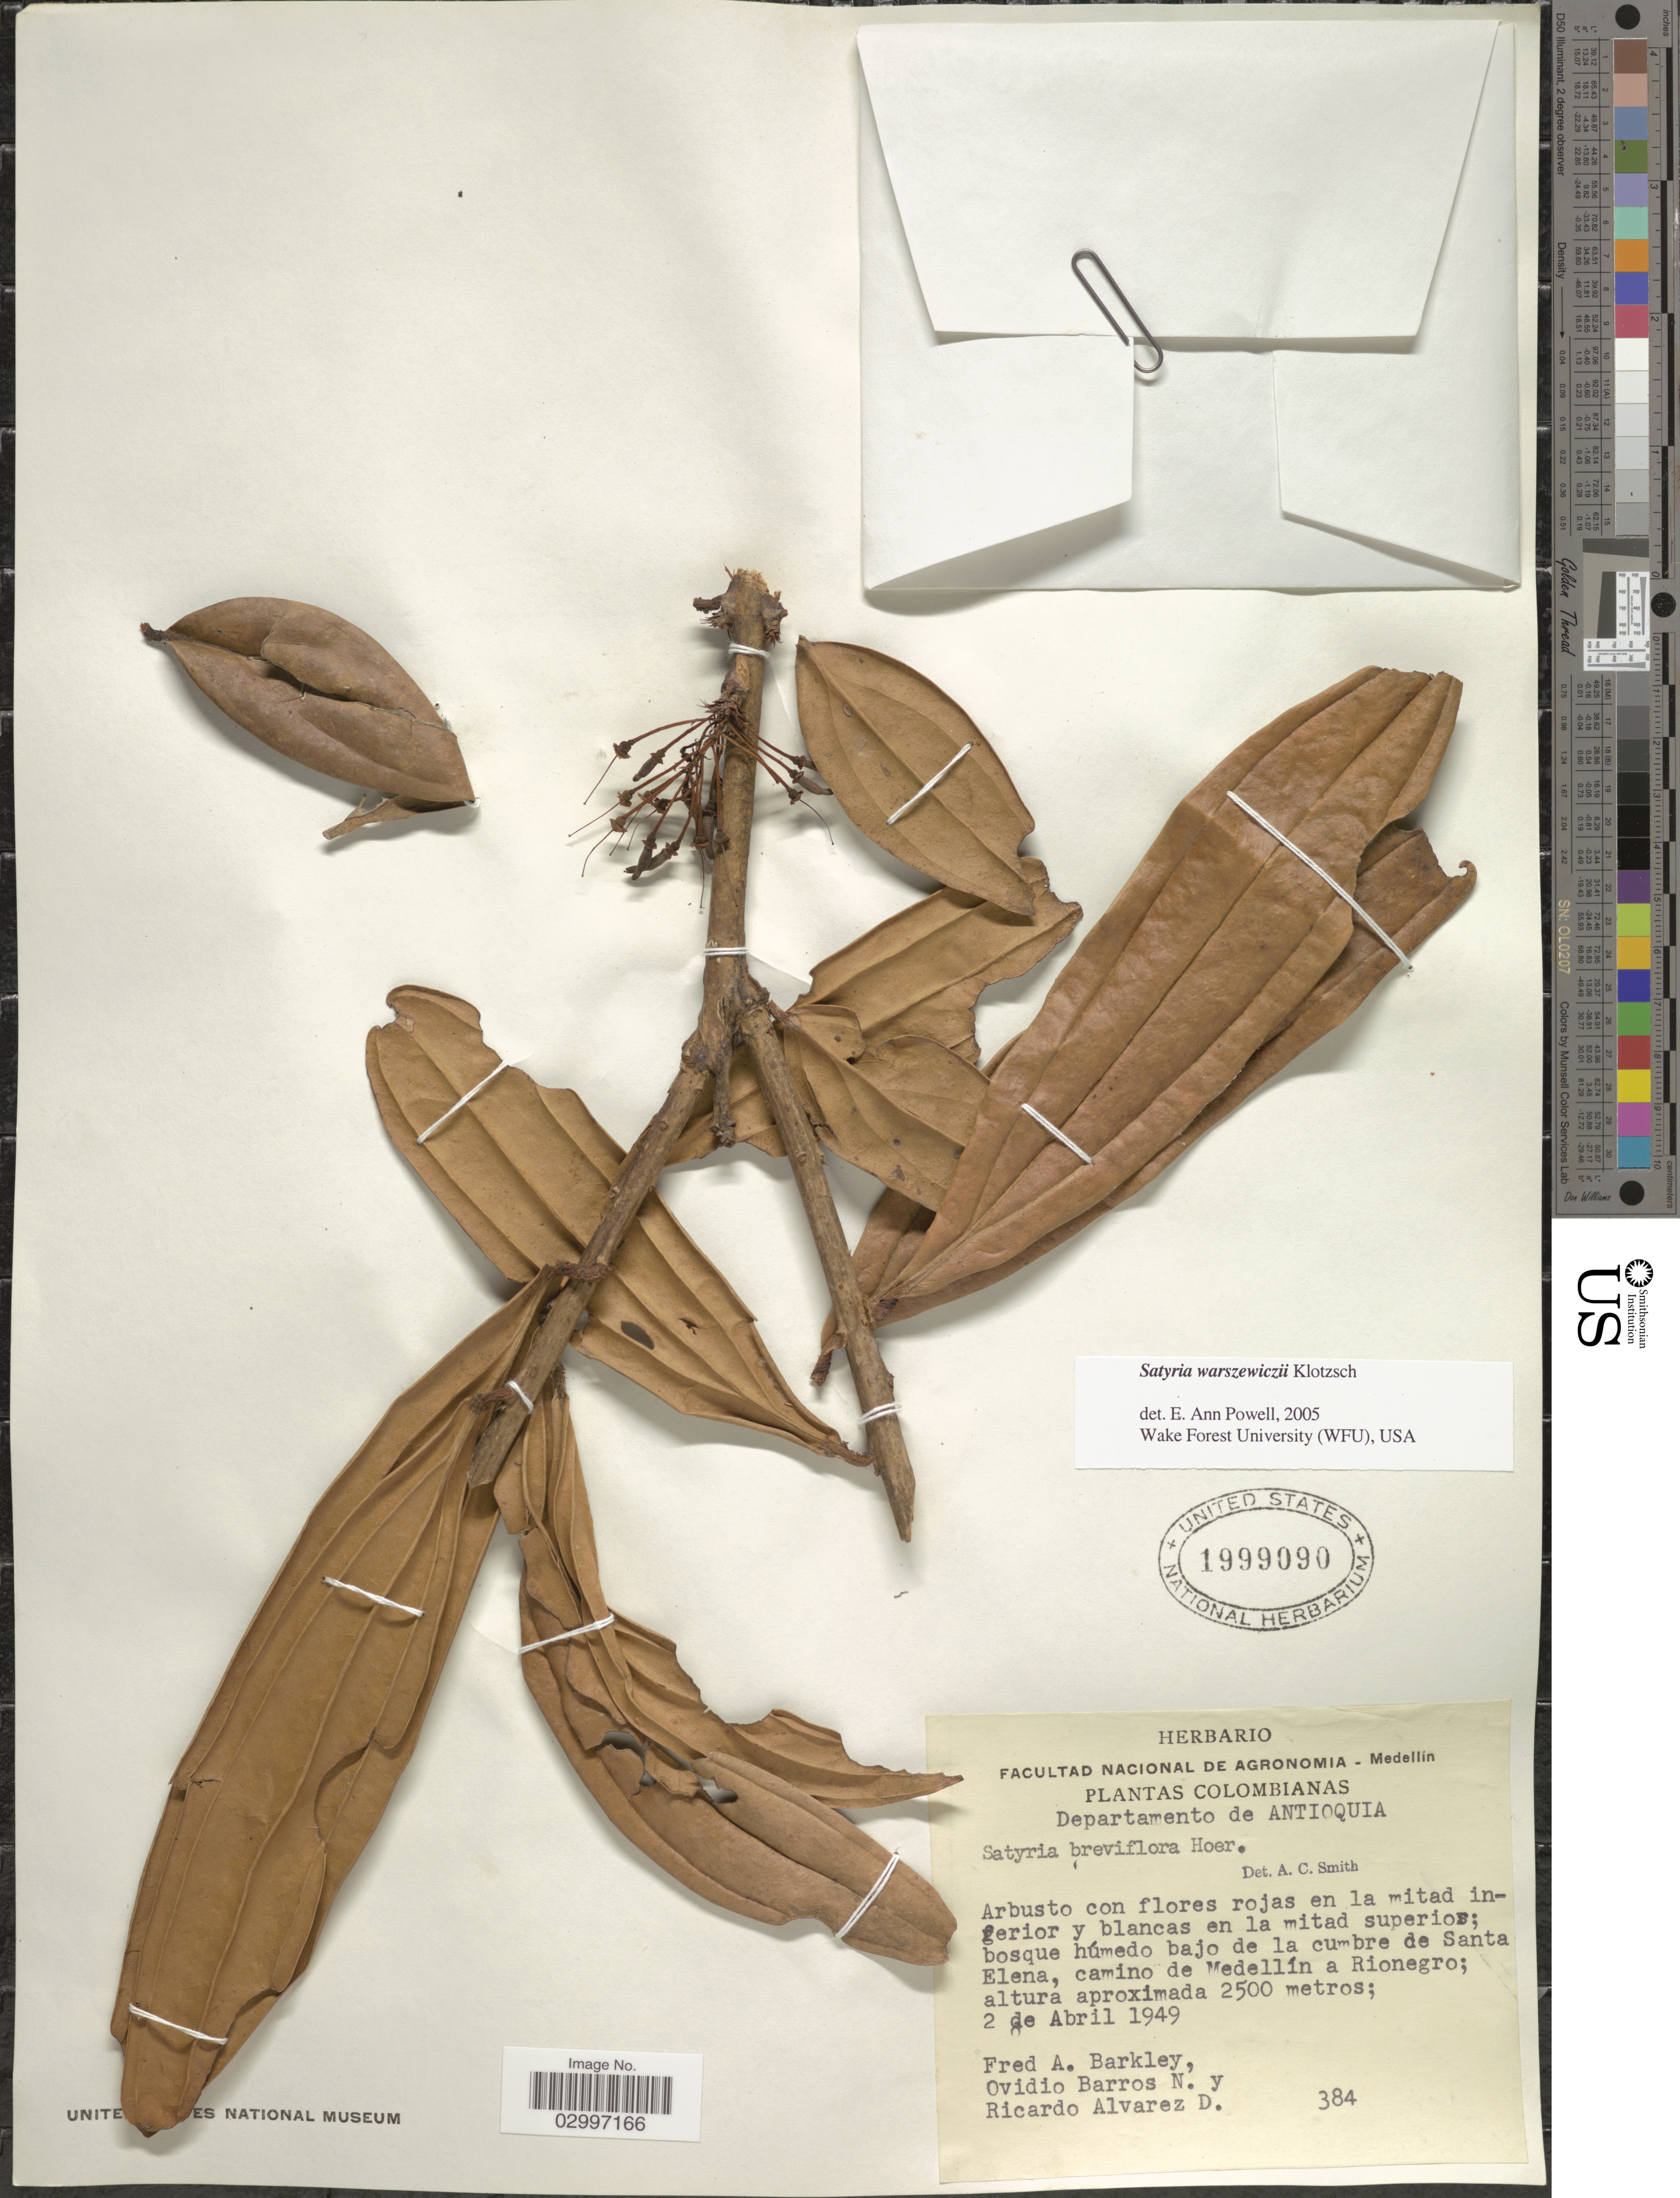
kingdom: Plantae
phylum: Tracheophyta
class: Magnoliopsida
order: Ericales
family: Ericaceae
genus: Satyria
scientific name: Satyria panurensis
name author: (Benth. ex Meisn.) Benth. & Hook. f. ex Nied.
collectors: F. A. Barkley, O. Barros N. & R. Álvarez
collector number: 384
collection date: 1949-04-02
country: Colombia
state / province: Antioquia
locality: Elena, camino de Medellín a Rionegro.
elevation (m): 2500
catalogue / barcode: US 1999090